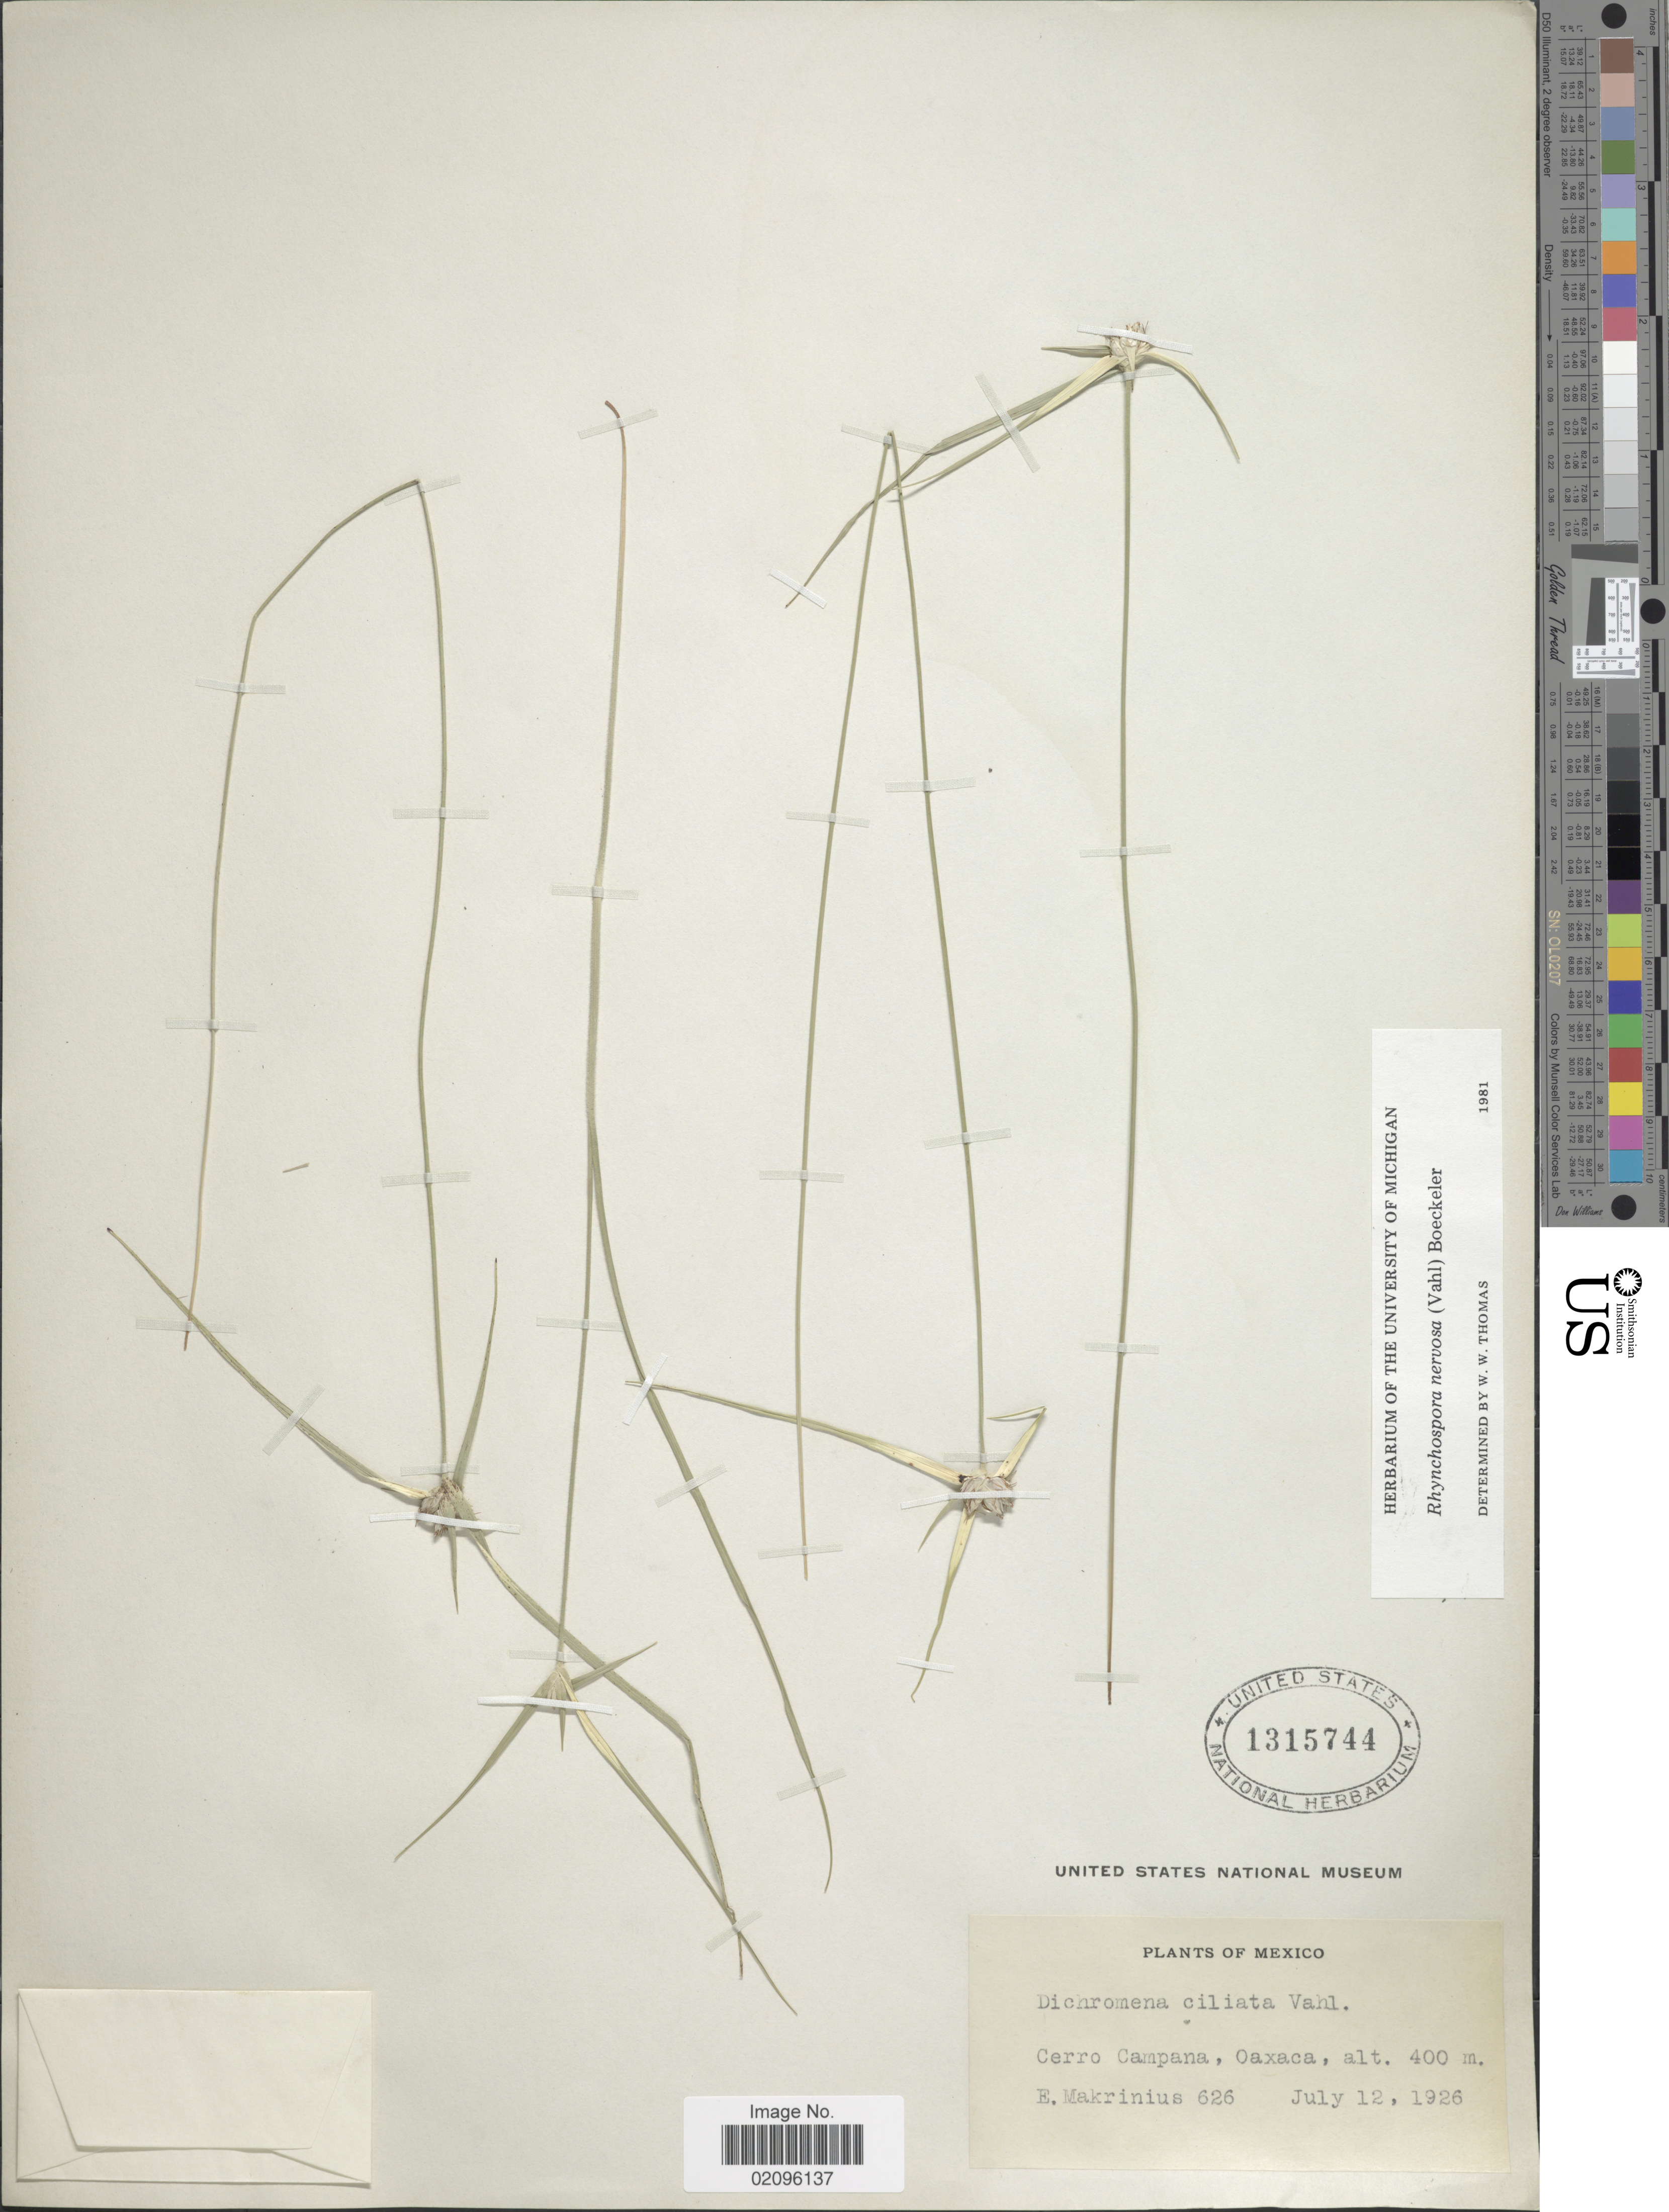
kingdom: Plantae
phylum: Tracheophyta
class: Liliopsida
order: Poales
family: Cyperaceae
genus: Rhynchospora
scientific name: Rhynchospora nervosa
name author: (Vahl) Boeckeler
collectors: E. Makrinius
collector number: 626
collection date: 1926-07-12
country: Mexico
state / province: Oaxaca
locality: Cerro Campana.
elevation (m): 400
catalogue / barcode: US 1315744